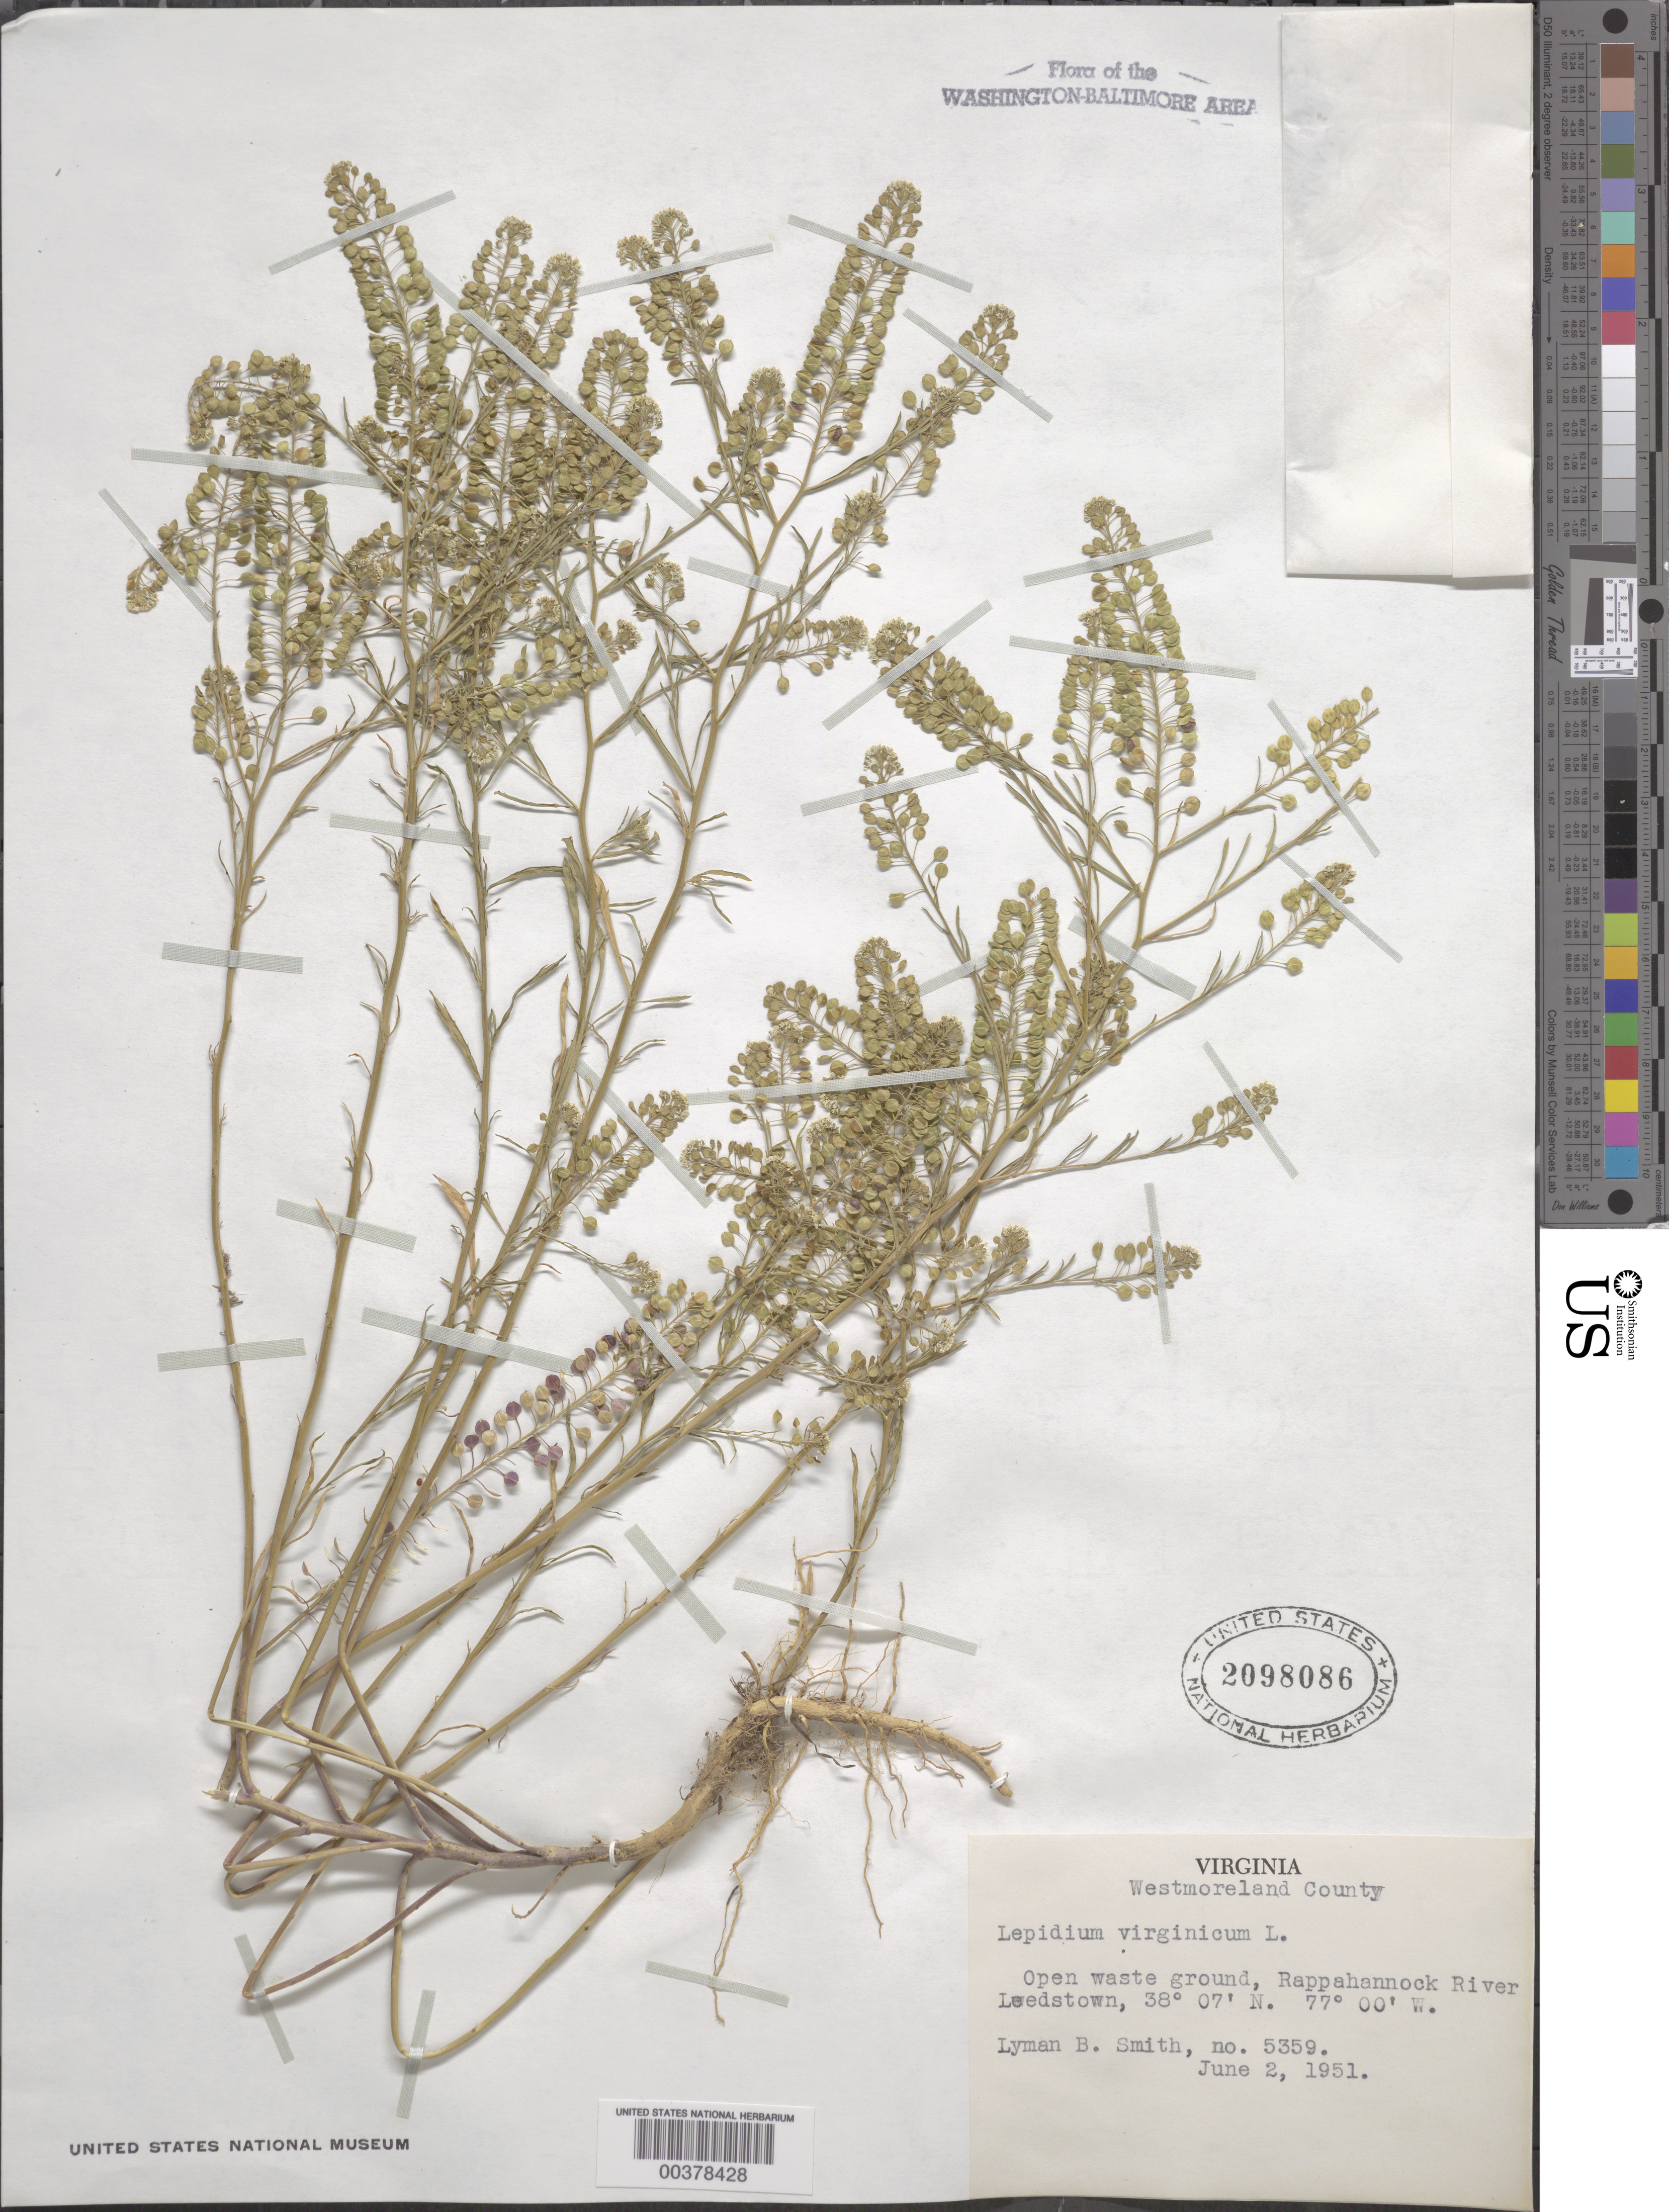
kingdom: Plantae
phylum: Tracheophyta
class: Magnoliopsida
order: Brassicales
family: Brassicaceae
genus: Lepidium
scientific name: Lepidium virginicum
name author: L.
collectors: L. Smith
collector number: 5359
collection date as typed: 02 Jun 1951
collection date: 1951-06-02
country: United States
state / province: Virginia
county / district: Westmoreland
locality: Rappahannock River, Leedstown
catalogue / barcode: US 2098086